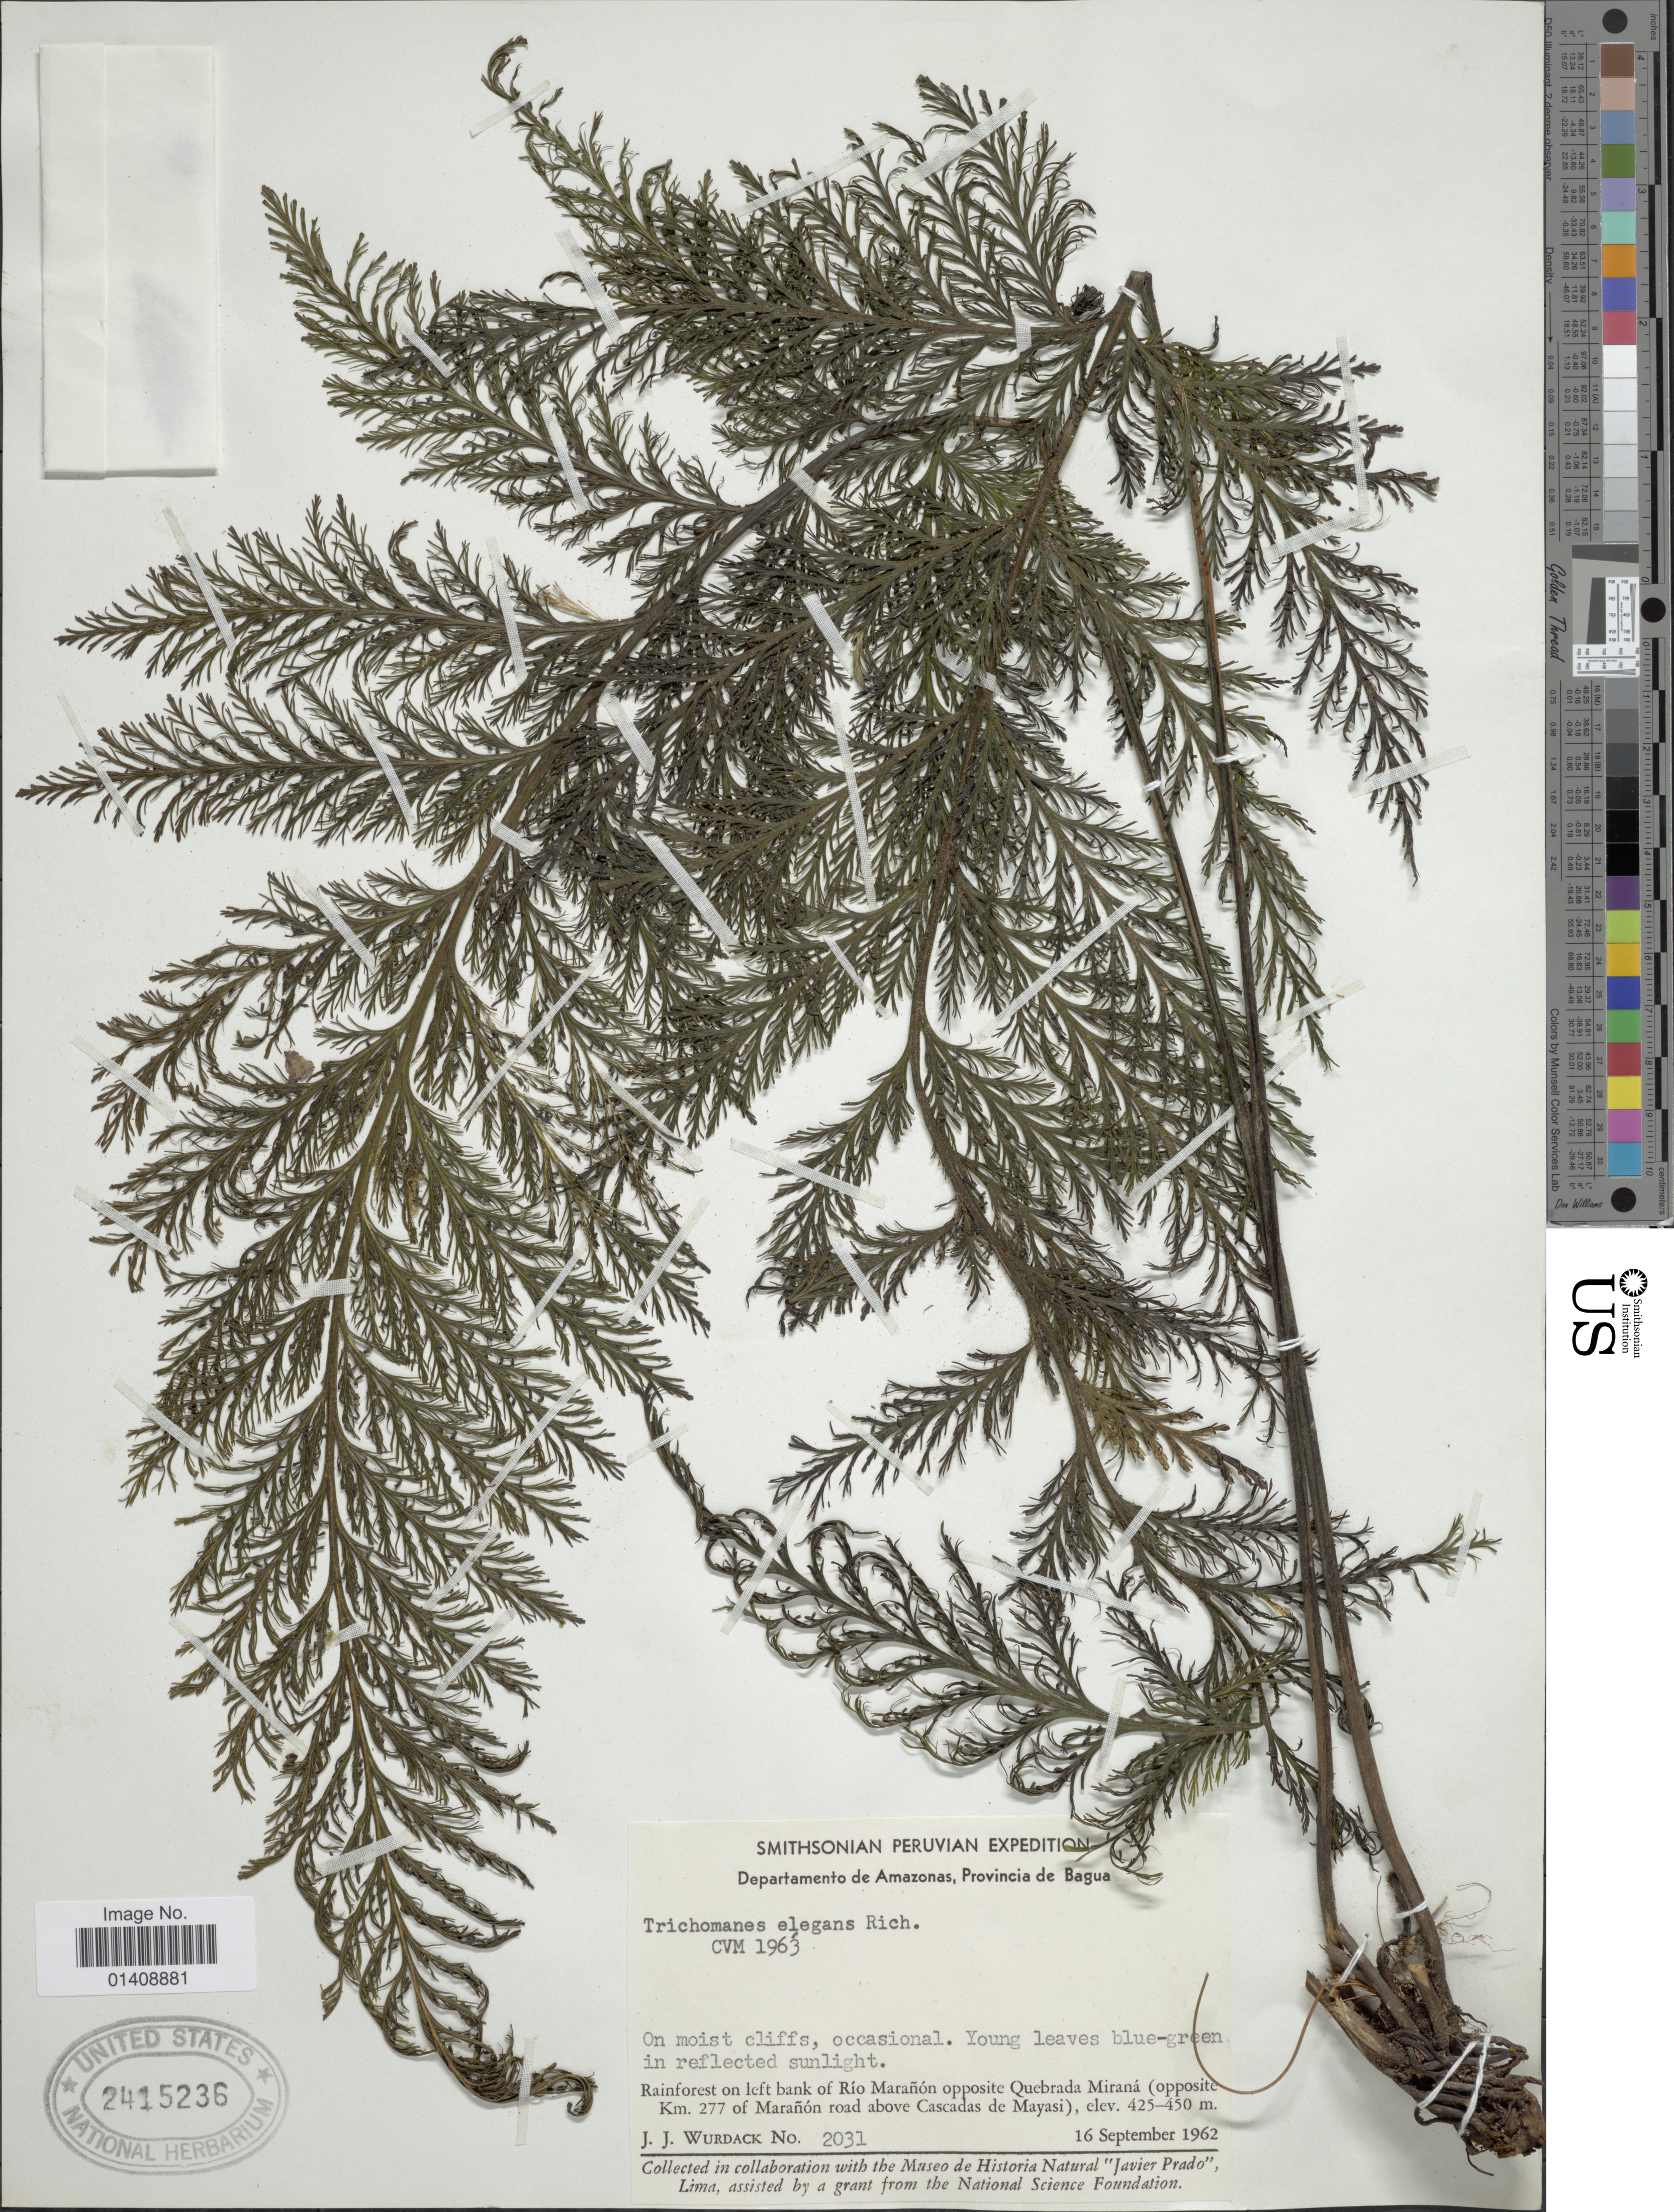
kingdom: Plantae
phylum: Tracheophyta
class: Polypodiopsida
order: Hymenophyllales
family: Hymenophyllaceae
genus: Trichomanes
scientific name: Trichomanes elegans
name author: Rich.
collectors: J. J. Wurdack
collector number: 2031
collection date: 1962-09-16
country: Peru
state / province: Amazonas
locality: Departamento de Amazonas, Provincia de Bagua. Rainforest on left bank of Rio Maranon opposite Quebrada Mirana( opposite Km. 277 of Maranon road above Cascadas de Mayasi).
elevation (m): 425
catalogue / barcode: US 2415236